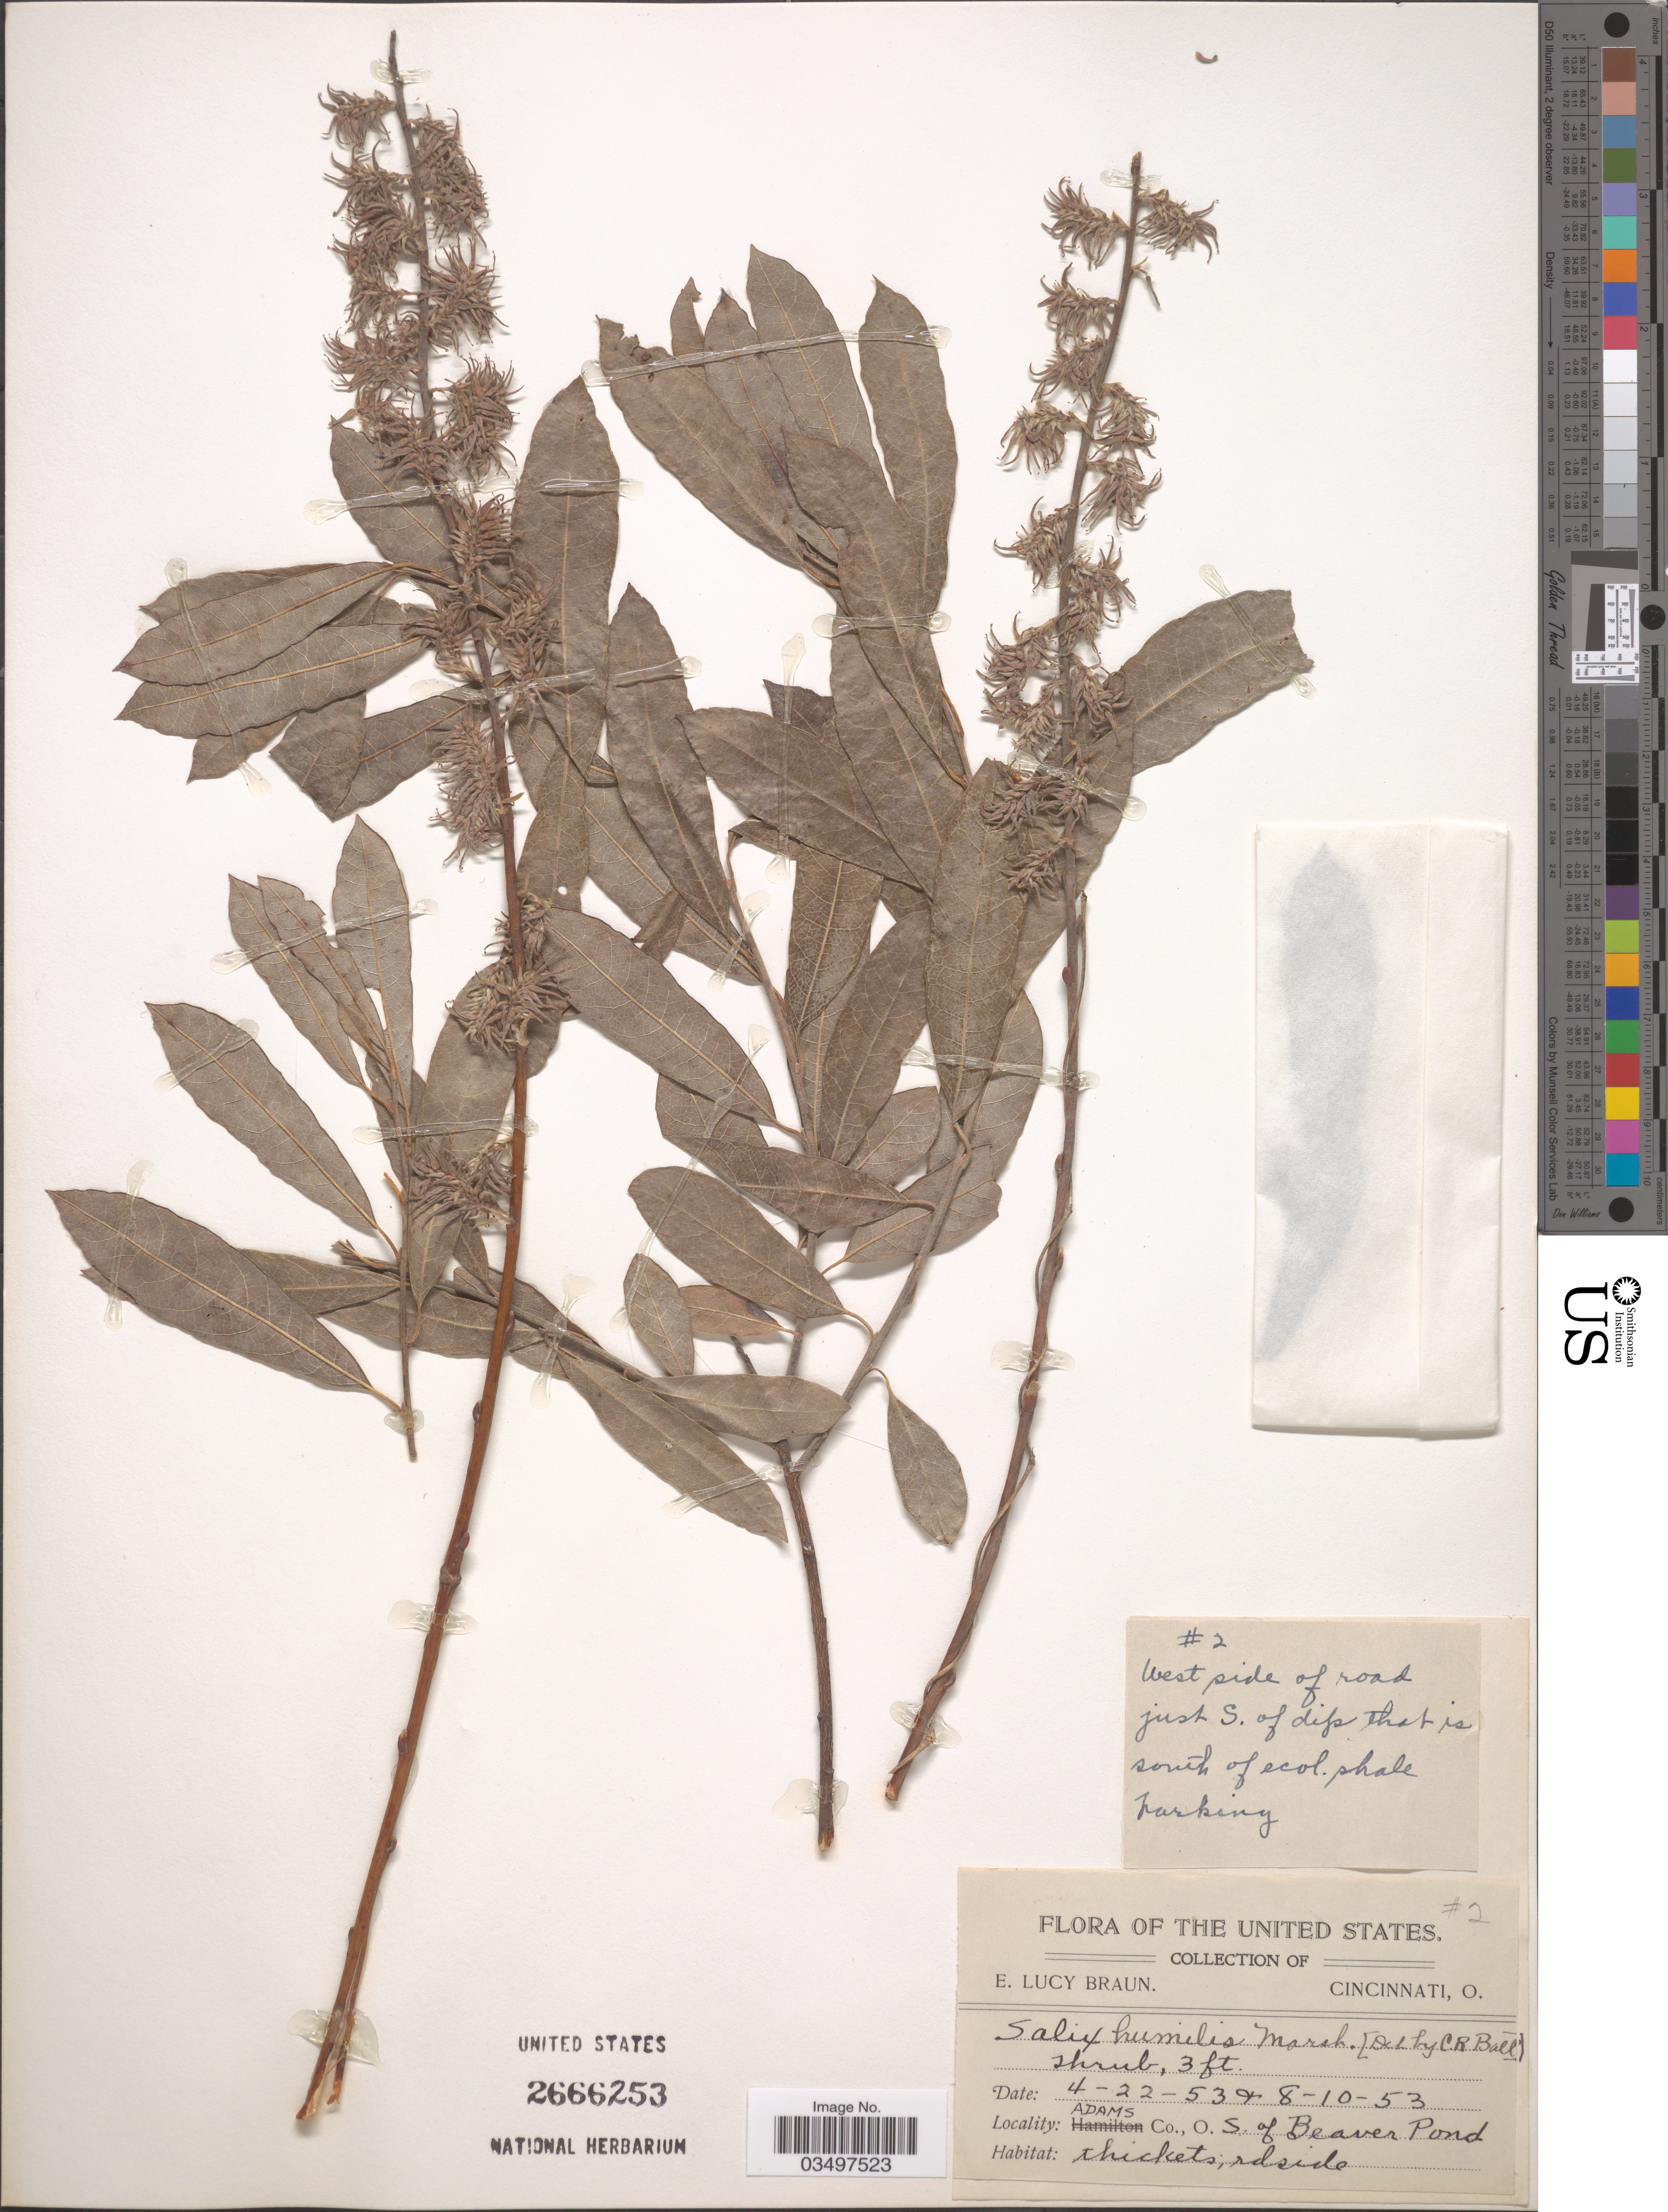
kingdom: Plantae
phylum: Tracheophyta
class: Magnoliopsida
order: Malpighiales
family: Salicaceae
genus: Salix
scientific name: Salix humilis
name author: Marshall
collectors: E. L. Braun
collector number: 2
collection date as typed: Transcribed d/m/y: 22/4/53 to 10/8/53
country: United States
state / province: Ohio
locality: West side of road just S. of dip that is south of ecol. shale parking. Adams Co. S. of Beaver Pond.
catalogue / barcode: US 2666253